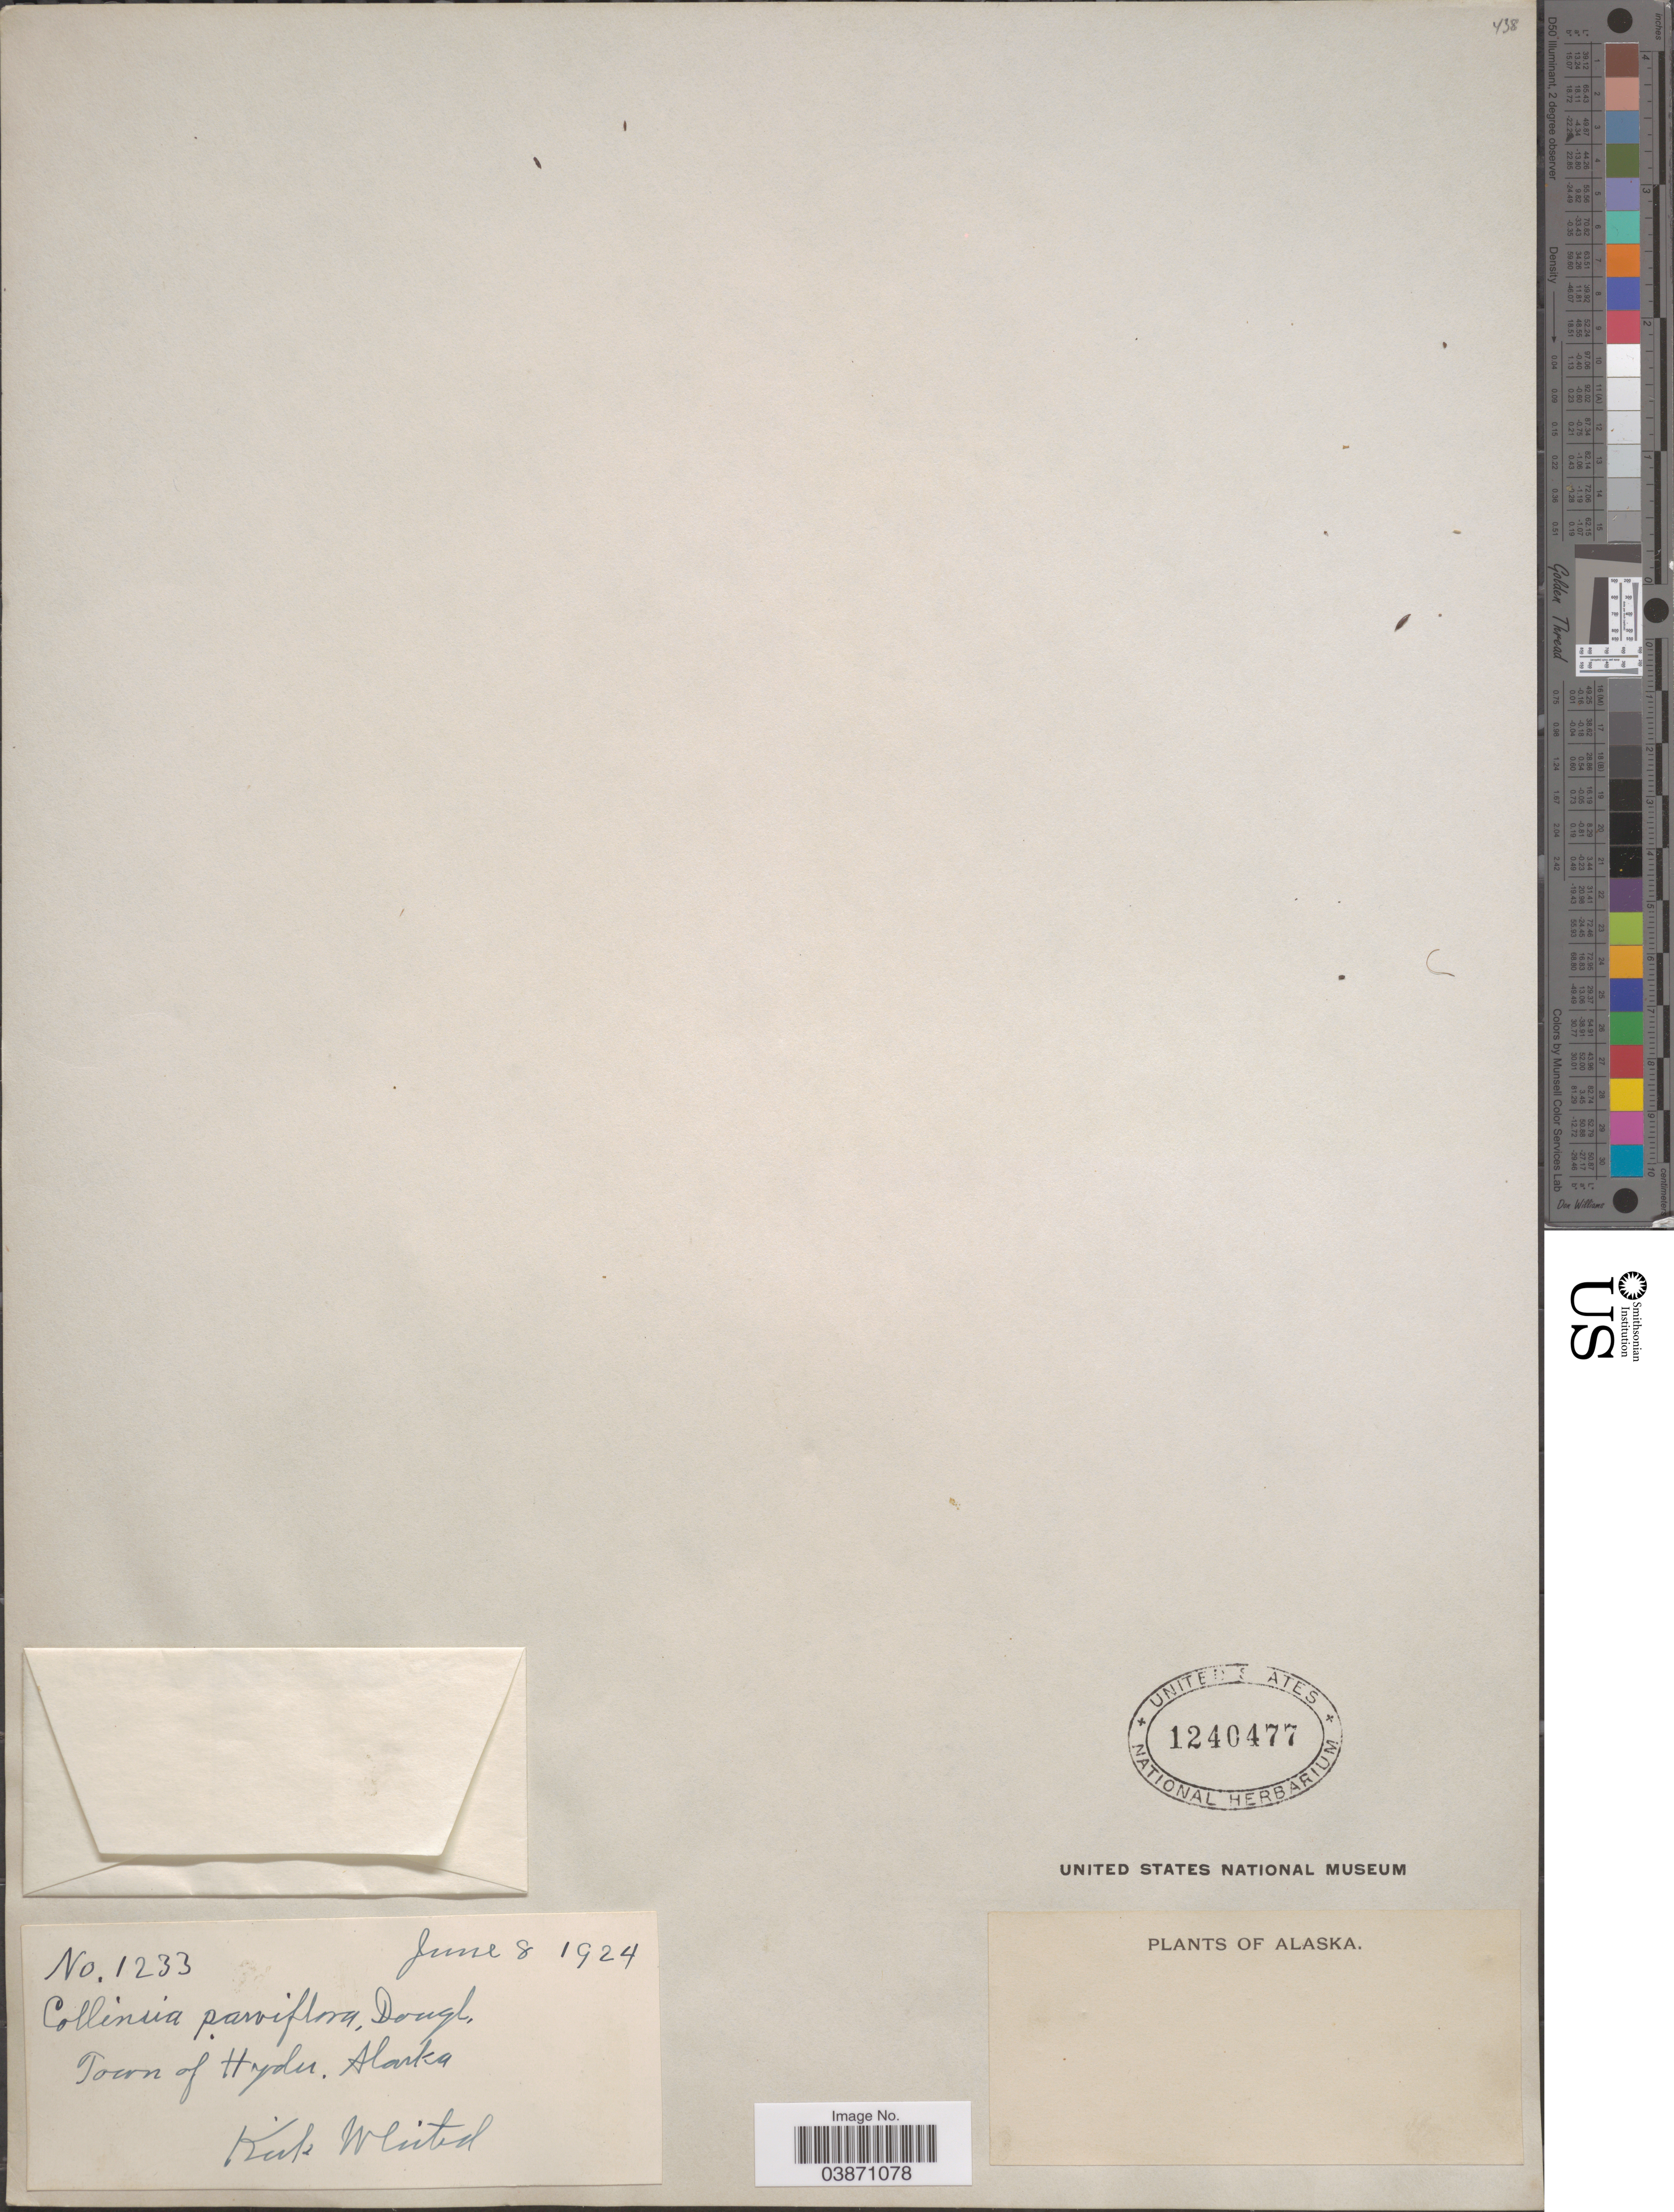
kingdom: Plantae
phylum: Tracheophyta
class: Magnoliopsida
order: Lamiales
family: Plantaginaceae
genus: Collinsia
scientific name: Collinsia parviflora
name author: Douglas ex Lindl.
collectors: K. Whited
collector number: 1233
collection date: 1924-06-08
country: United States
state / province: Alaska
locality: Town of Hyder.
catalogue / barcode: US 1240477